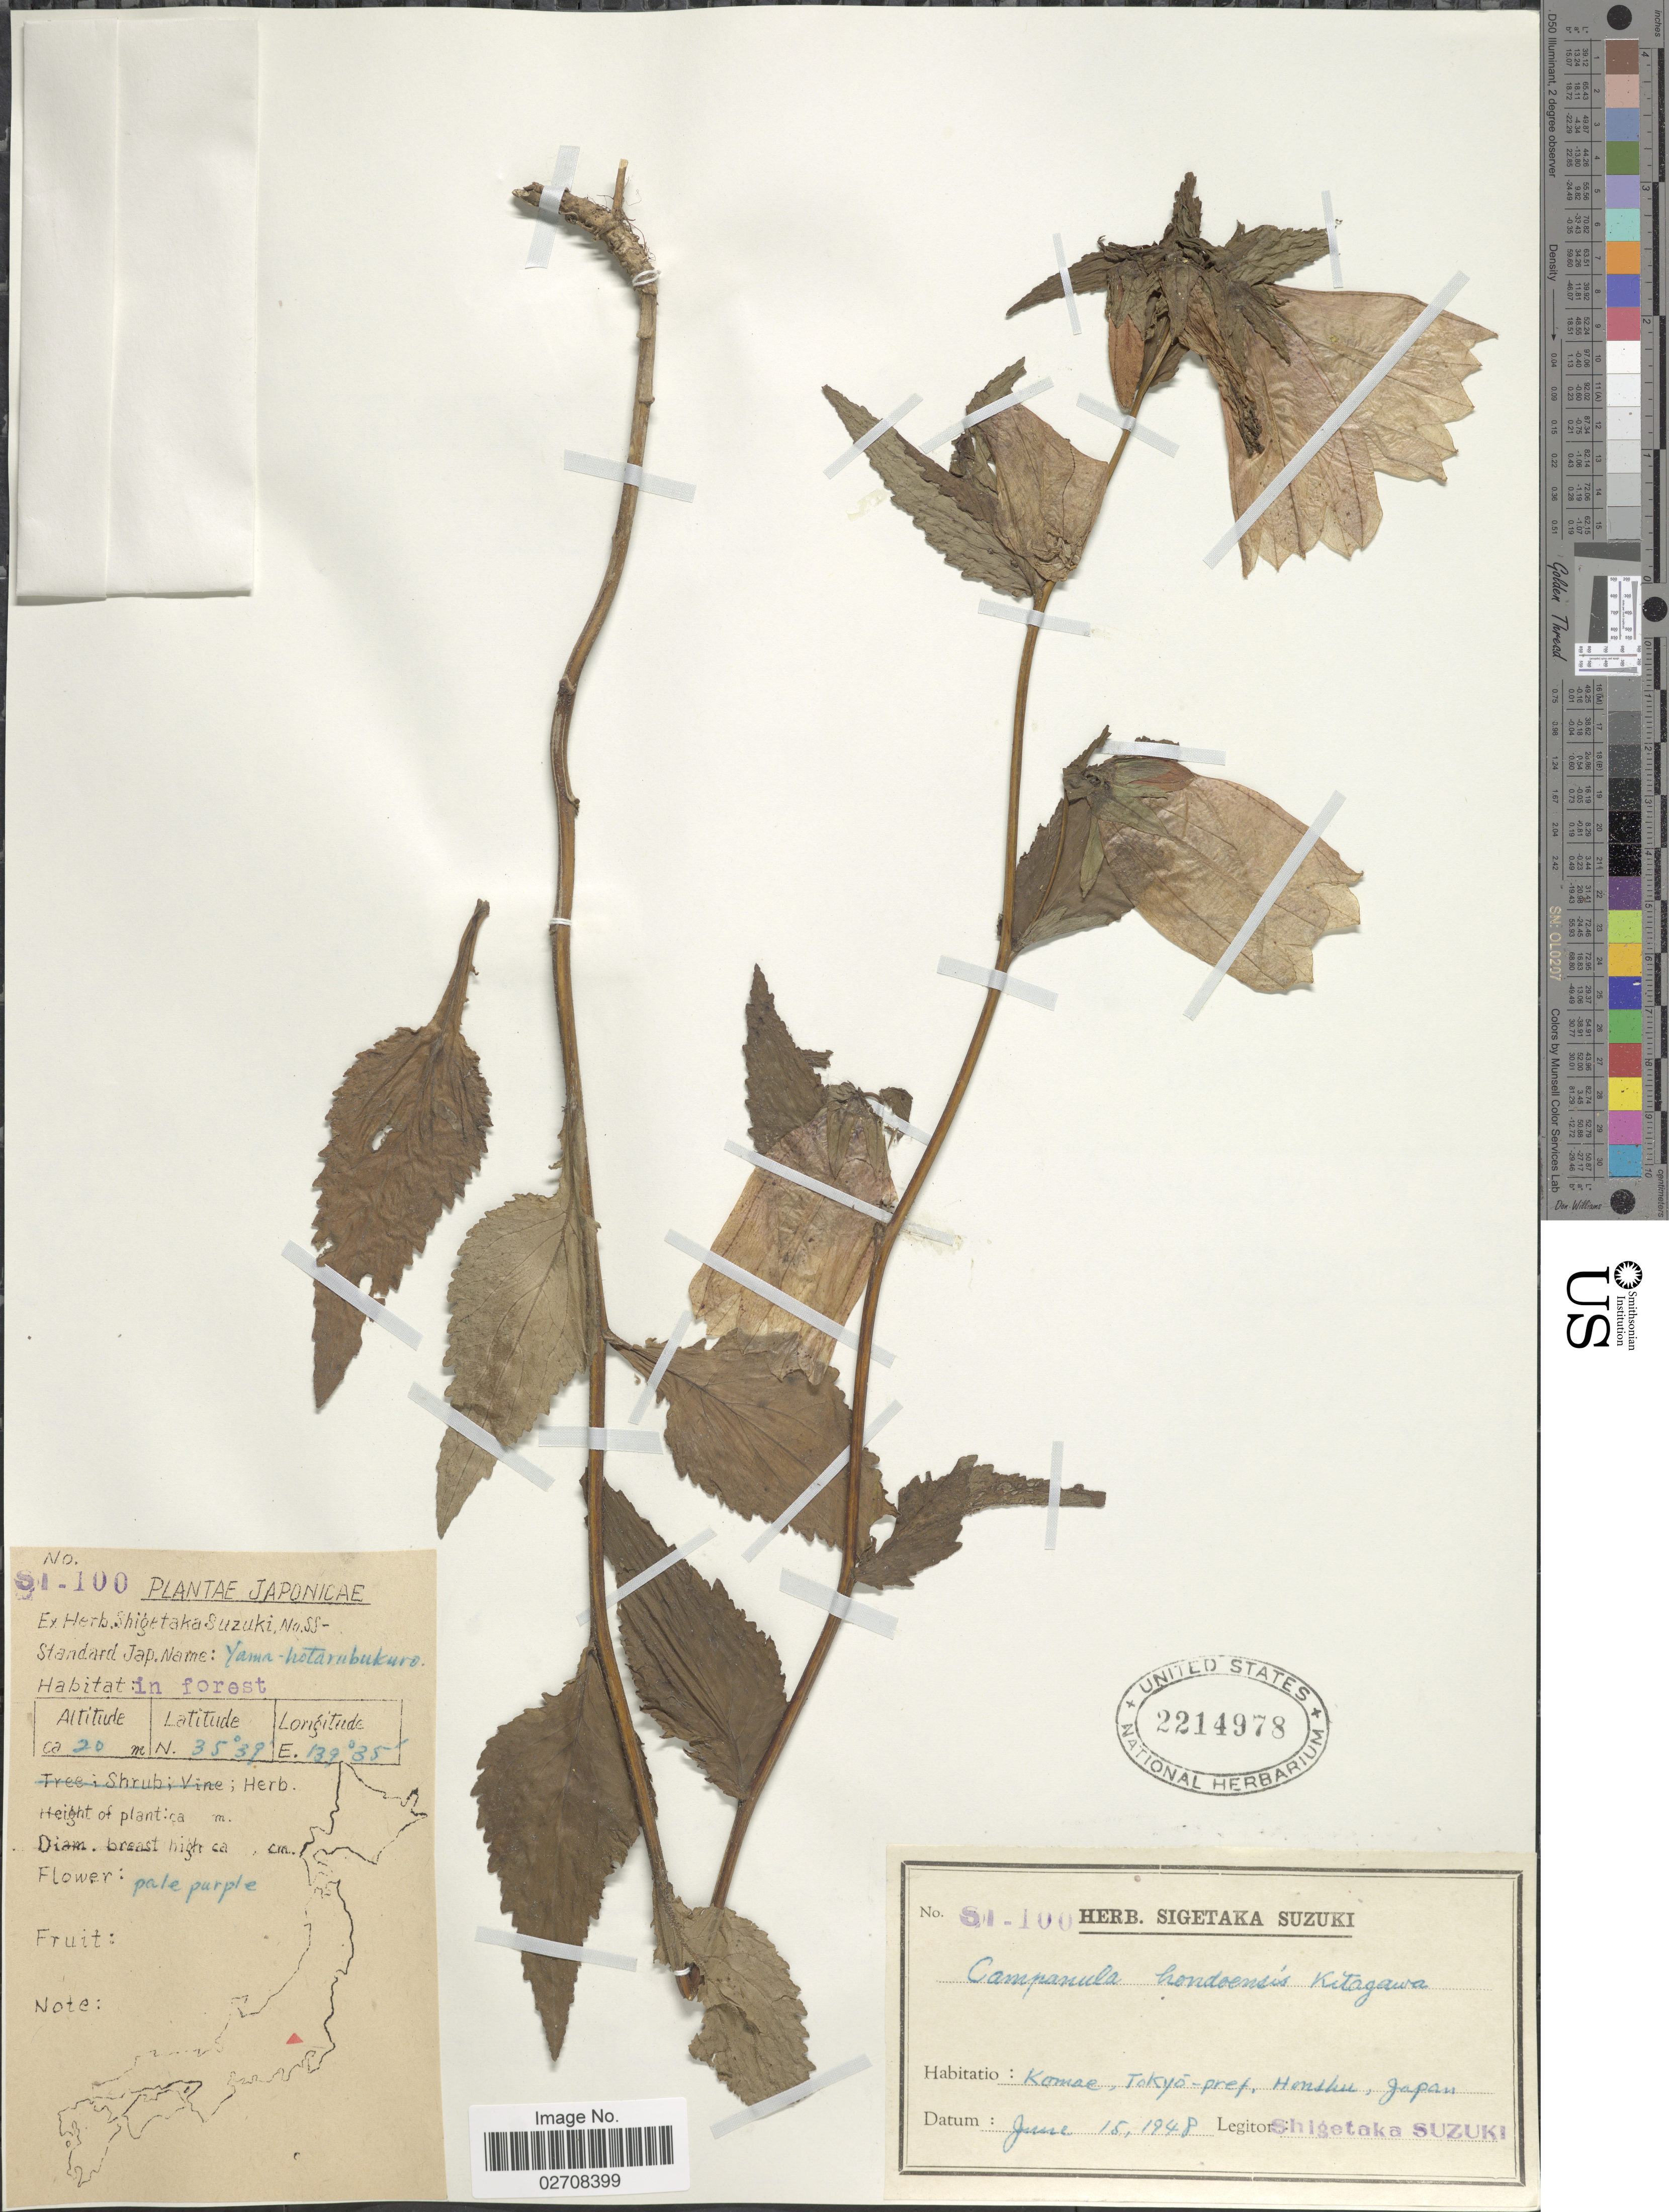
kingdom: Plantae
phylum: Tracheophyta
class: Magnoliopsida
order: Asterales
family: Campanulaceae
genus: Campanula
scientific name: Campanula hondoensis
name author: Kitam.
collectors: S. Suzuki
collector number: SI-100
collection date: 1948-06-15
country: Japan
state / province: Tokyo, Federal City of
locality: Komae, Tokyo-pref. Honshu.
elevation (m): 20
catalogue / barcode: US 2214978